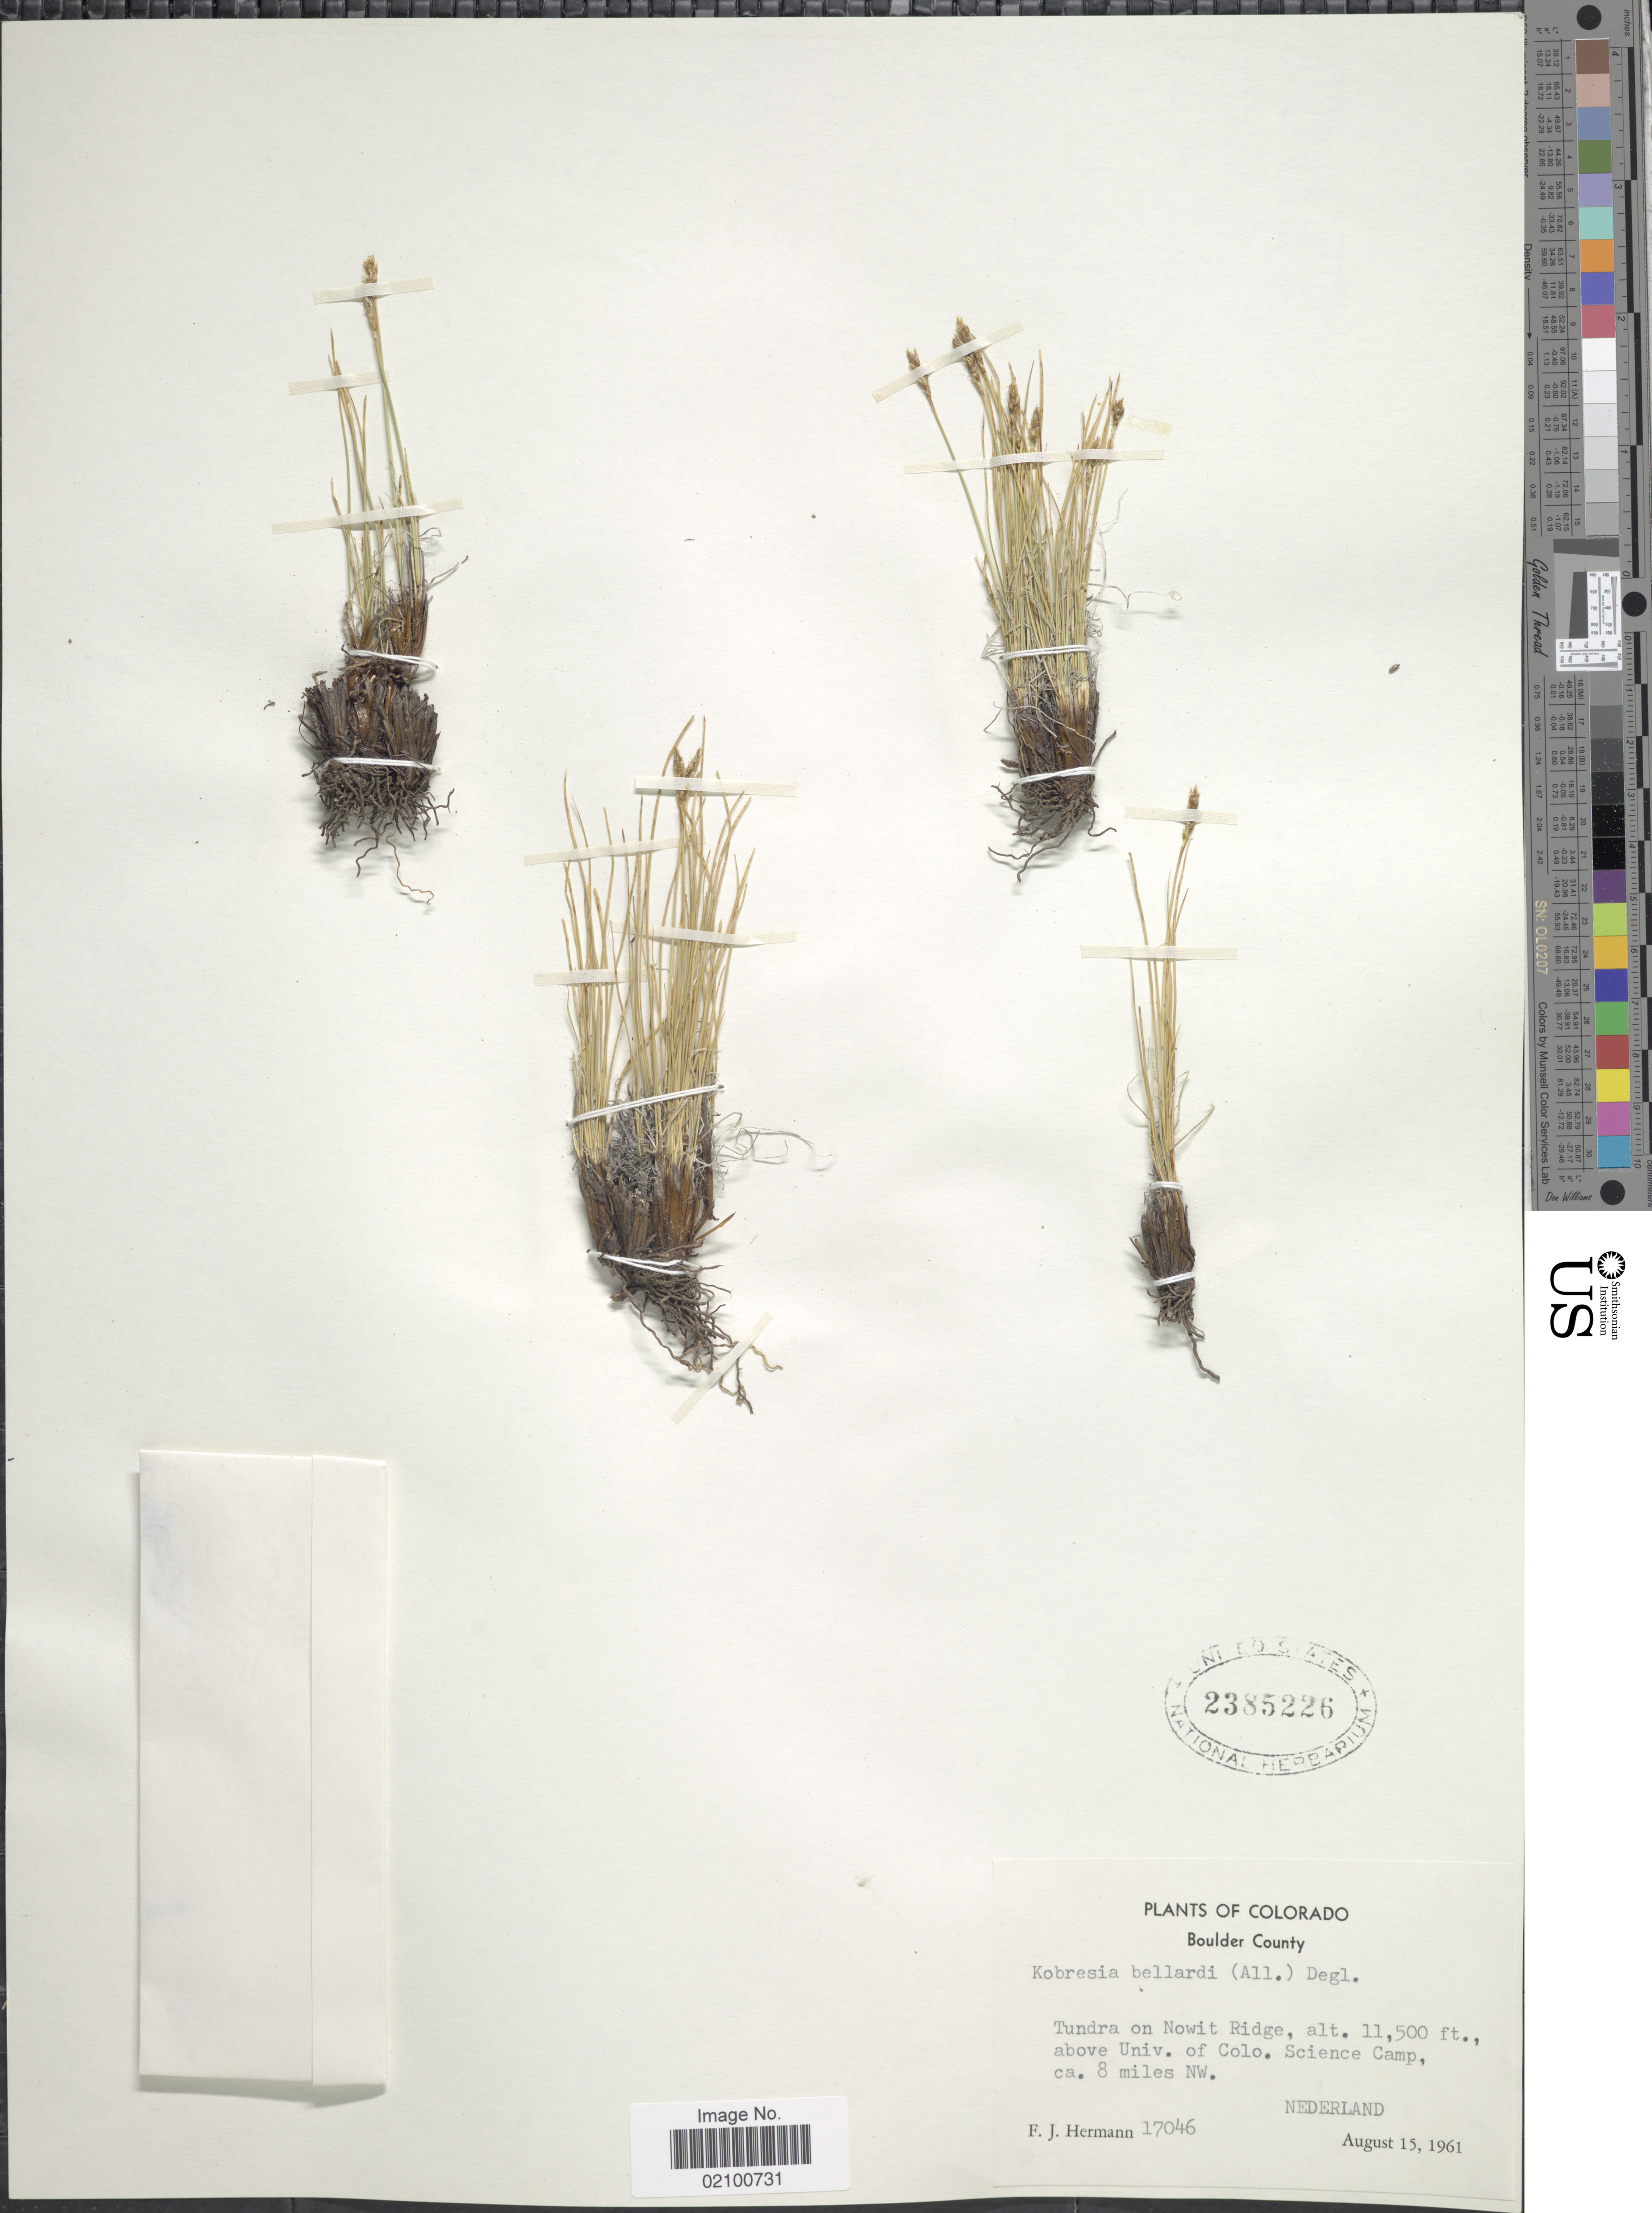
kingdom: Plantae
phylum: Tracheophyta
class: Liliopsida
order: Poales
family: Cyperaceae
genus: Carex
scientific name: Carex myosuroides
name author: Vill.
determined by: Strong, M. T., (US), Smithsonian Institution - National Museum of Natural History (UNITED STATES)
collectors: F. J. Hermann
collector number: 17046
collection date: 1961-08-15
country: United States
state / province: Colorado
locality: Boulder County, Tundra on Nowit Ridge, above Univ. of Colo. Science Camp, ca 8 miles NW Nederland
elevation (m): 3505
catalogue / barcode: US 2385226